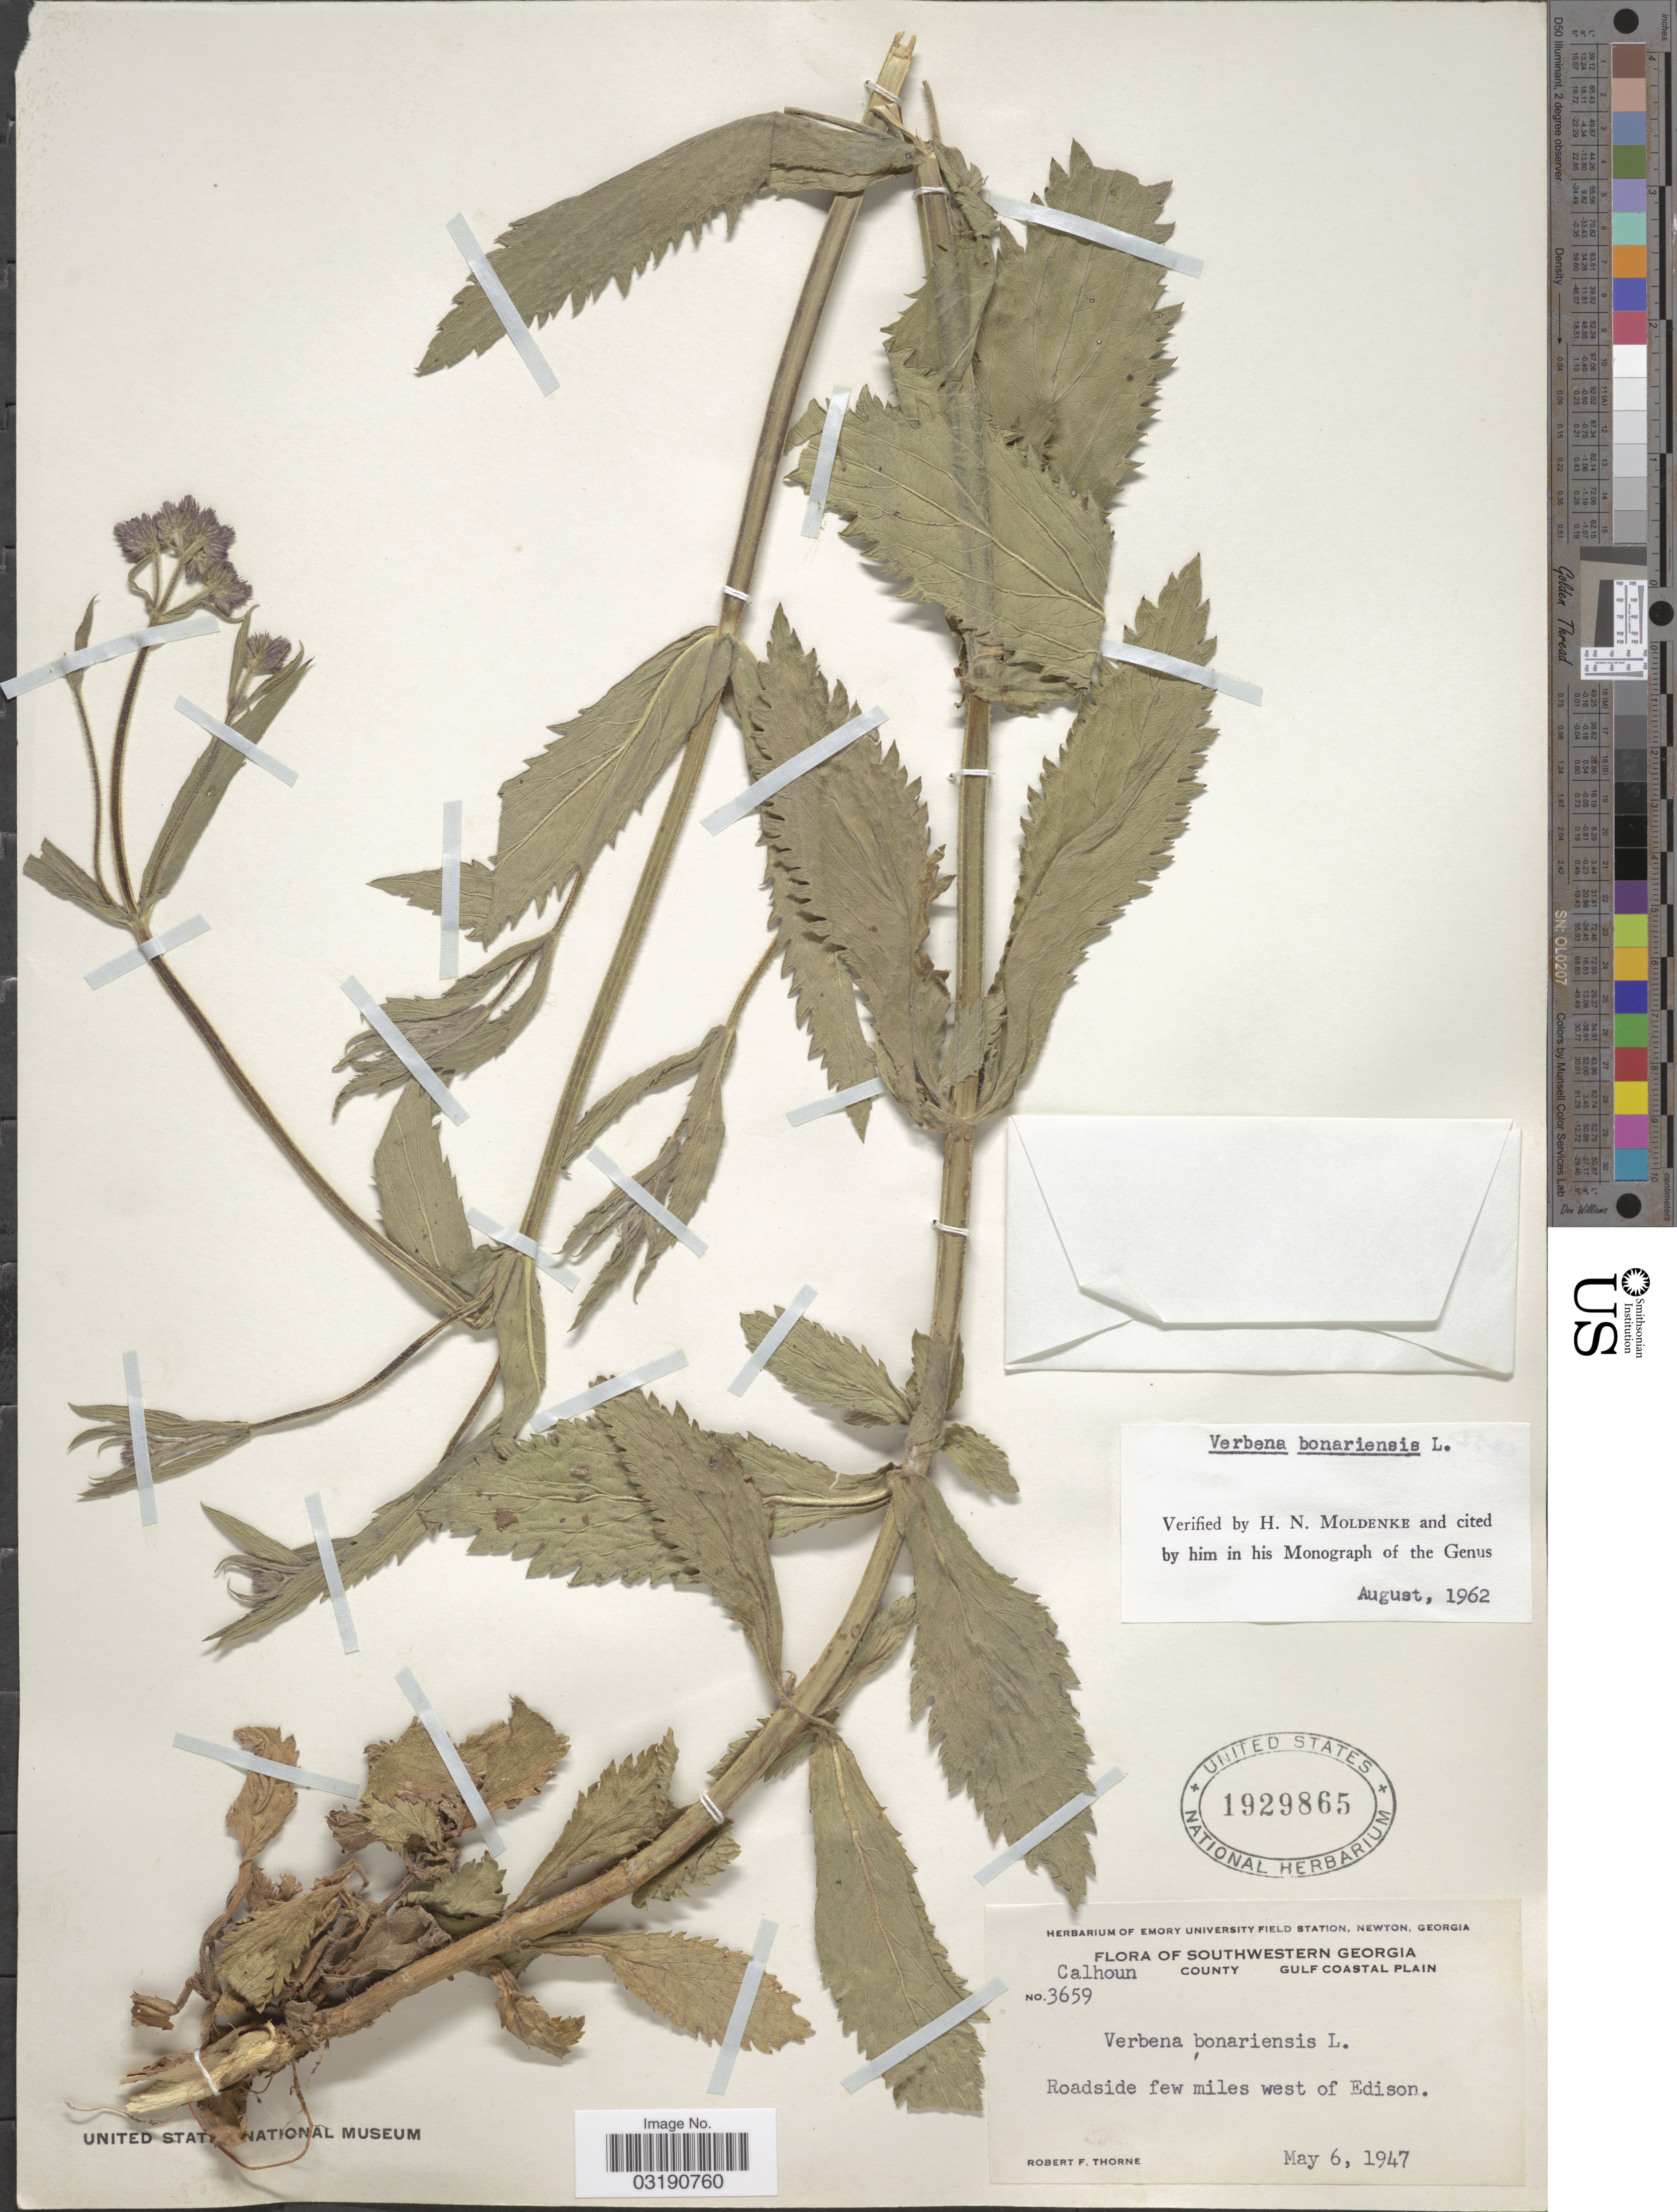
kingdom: Plantae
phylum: Tracheophyta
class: Magnoliopsida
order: Lamiales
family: Verbenaceae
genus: Verbena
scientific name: Verbena bonariensis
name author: L.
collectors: R. F. Thorne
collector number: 3659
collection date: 1947-05-06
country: United States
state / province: Georgia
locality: Southwestern Georgia. Calhoun County. Gulf Coastal Plain. Roadside few miles west of Edison.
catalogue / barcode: US 1929865